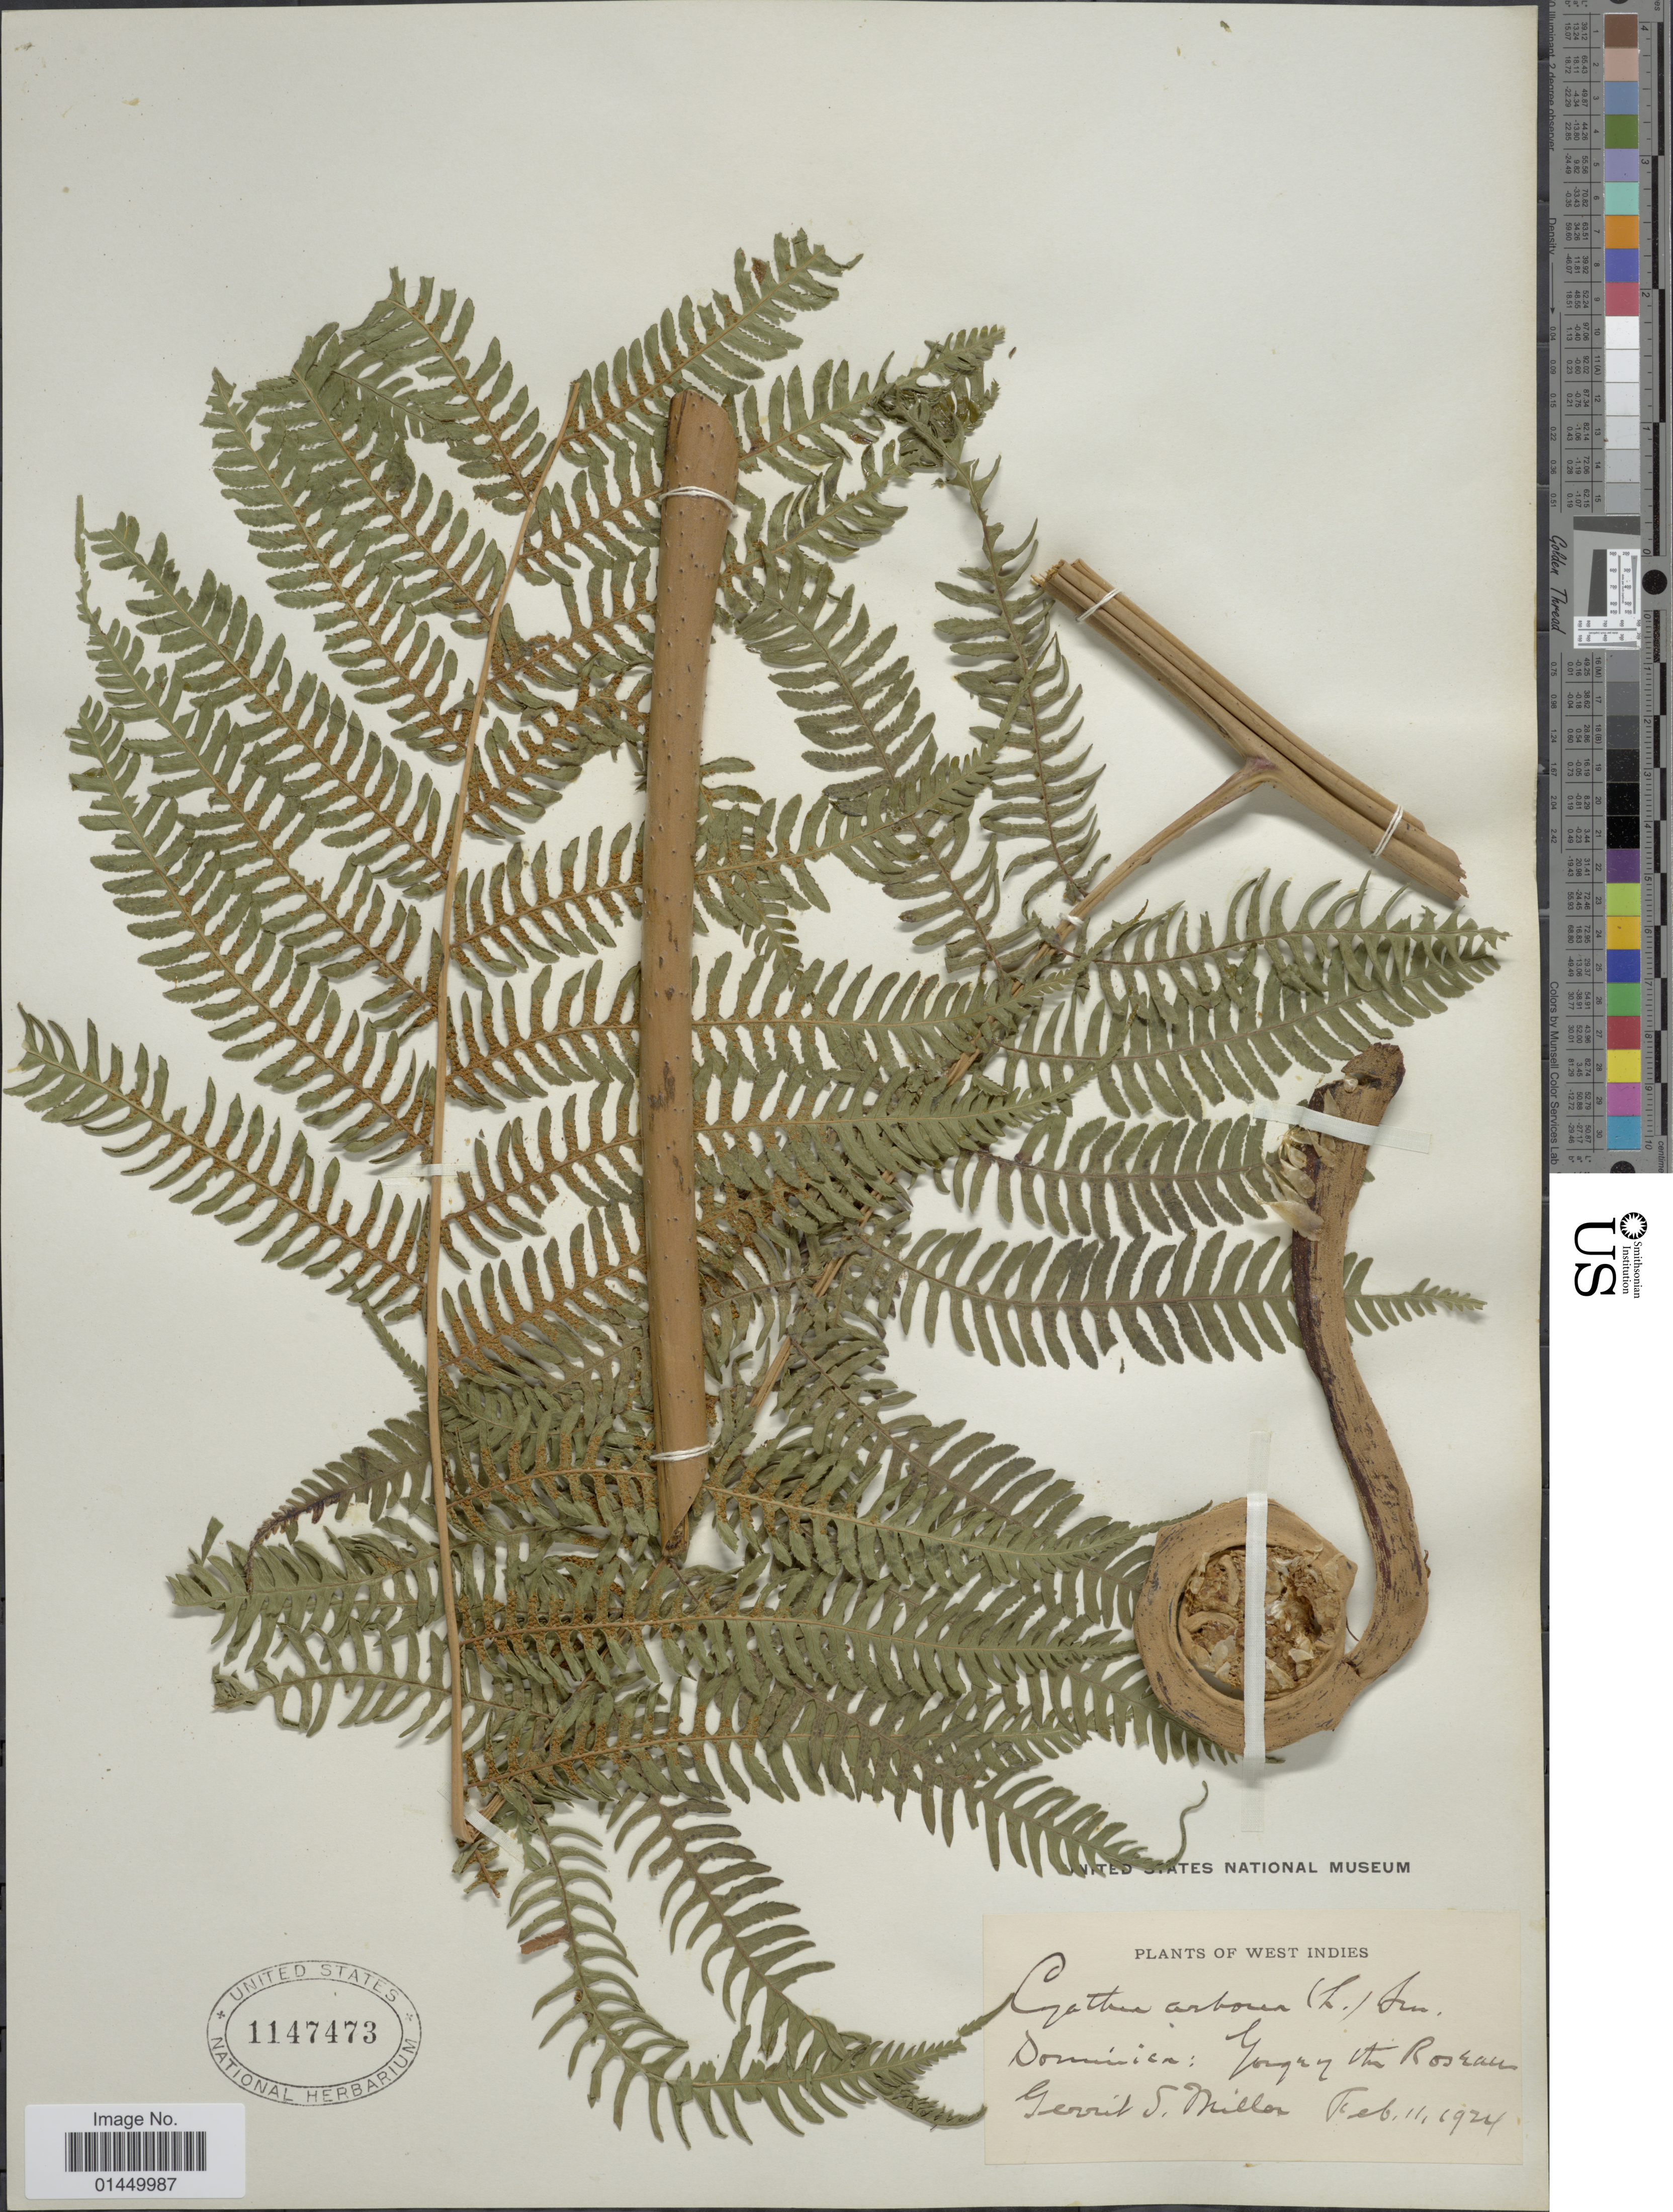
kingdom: Plantae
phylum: Tracheophyta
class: Polypodiopsida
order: Cyatheales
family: Cyatheaceae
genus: Cyathea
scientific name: Cyathea arborea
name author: (L.) Sm.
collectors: G. S. Miller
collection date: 1924-02-11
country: Dominica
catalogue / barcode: US 1147473